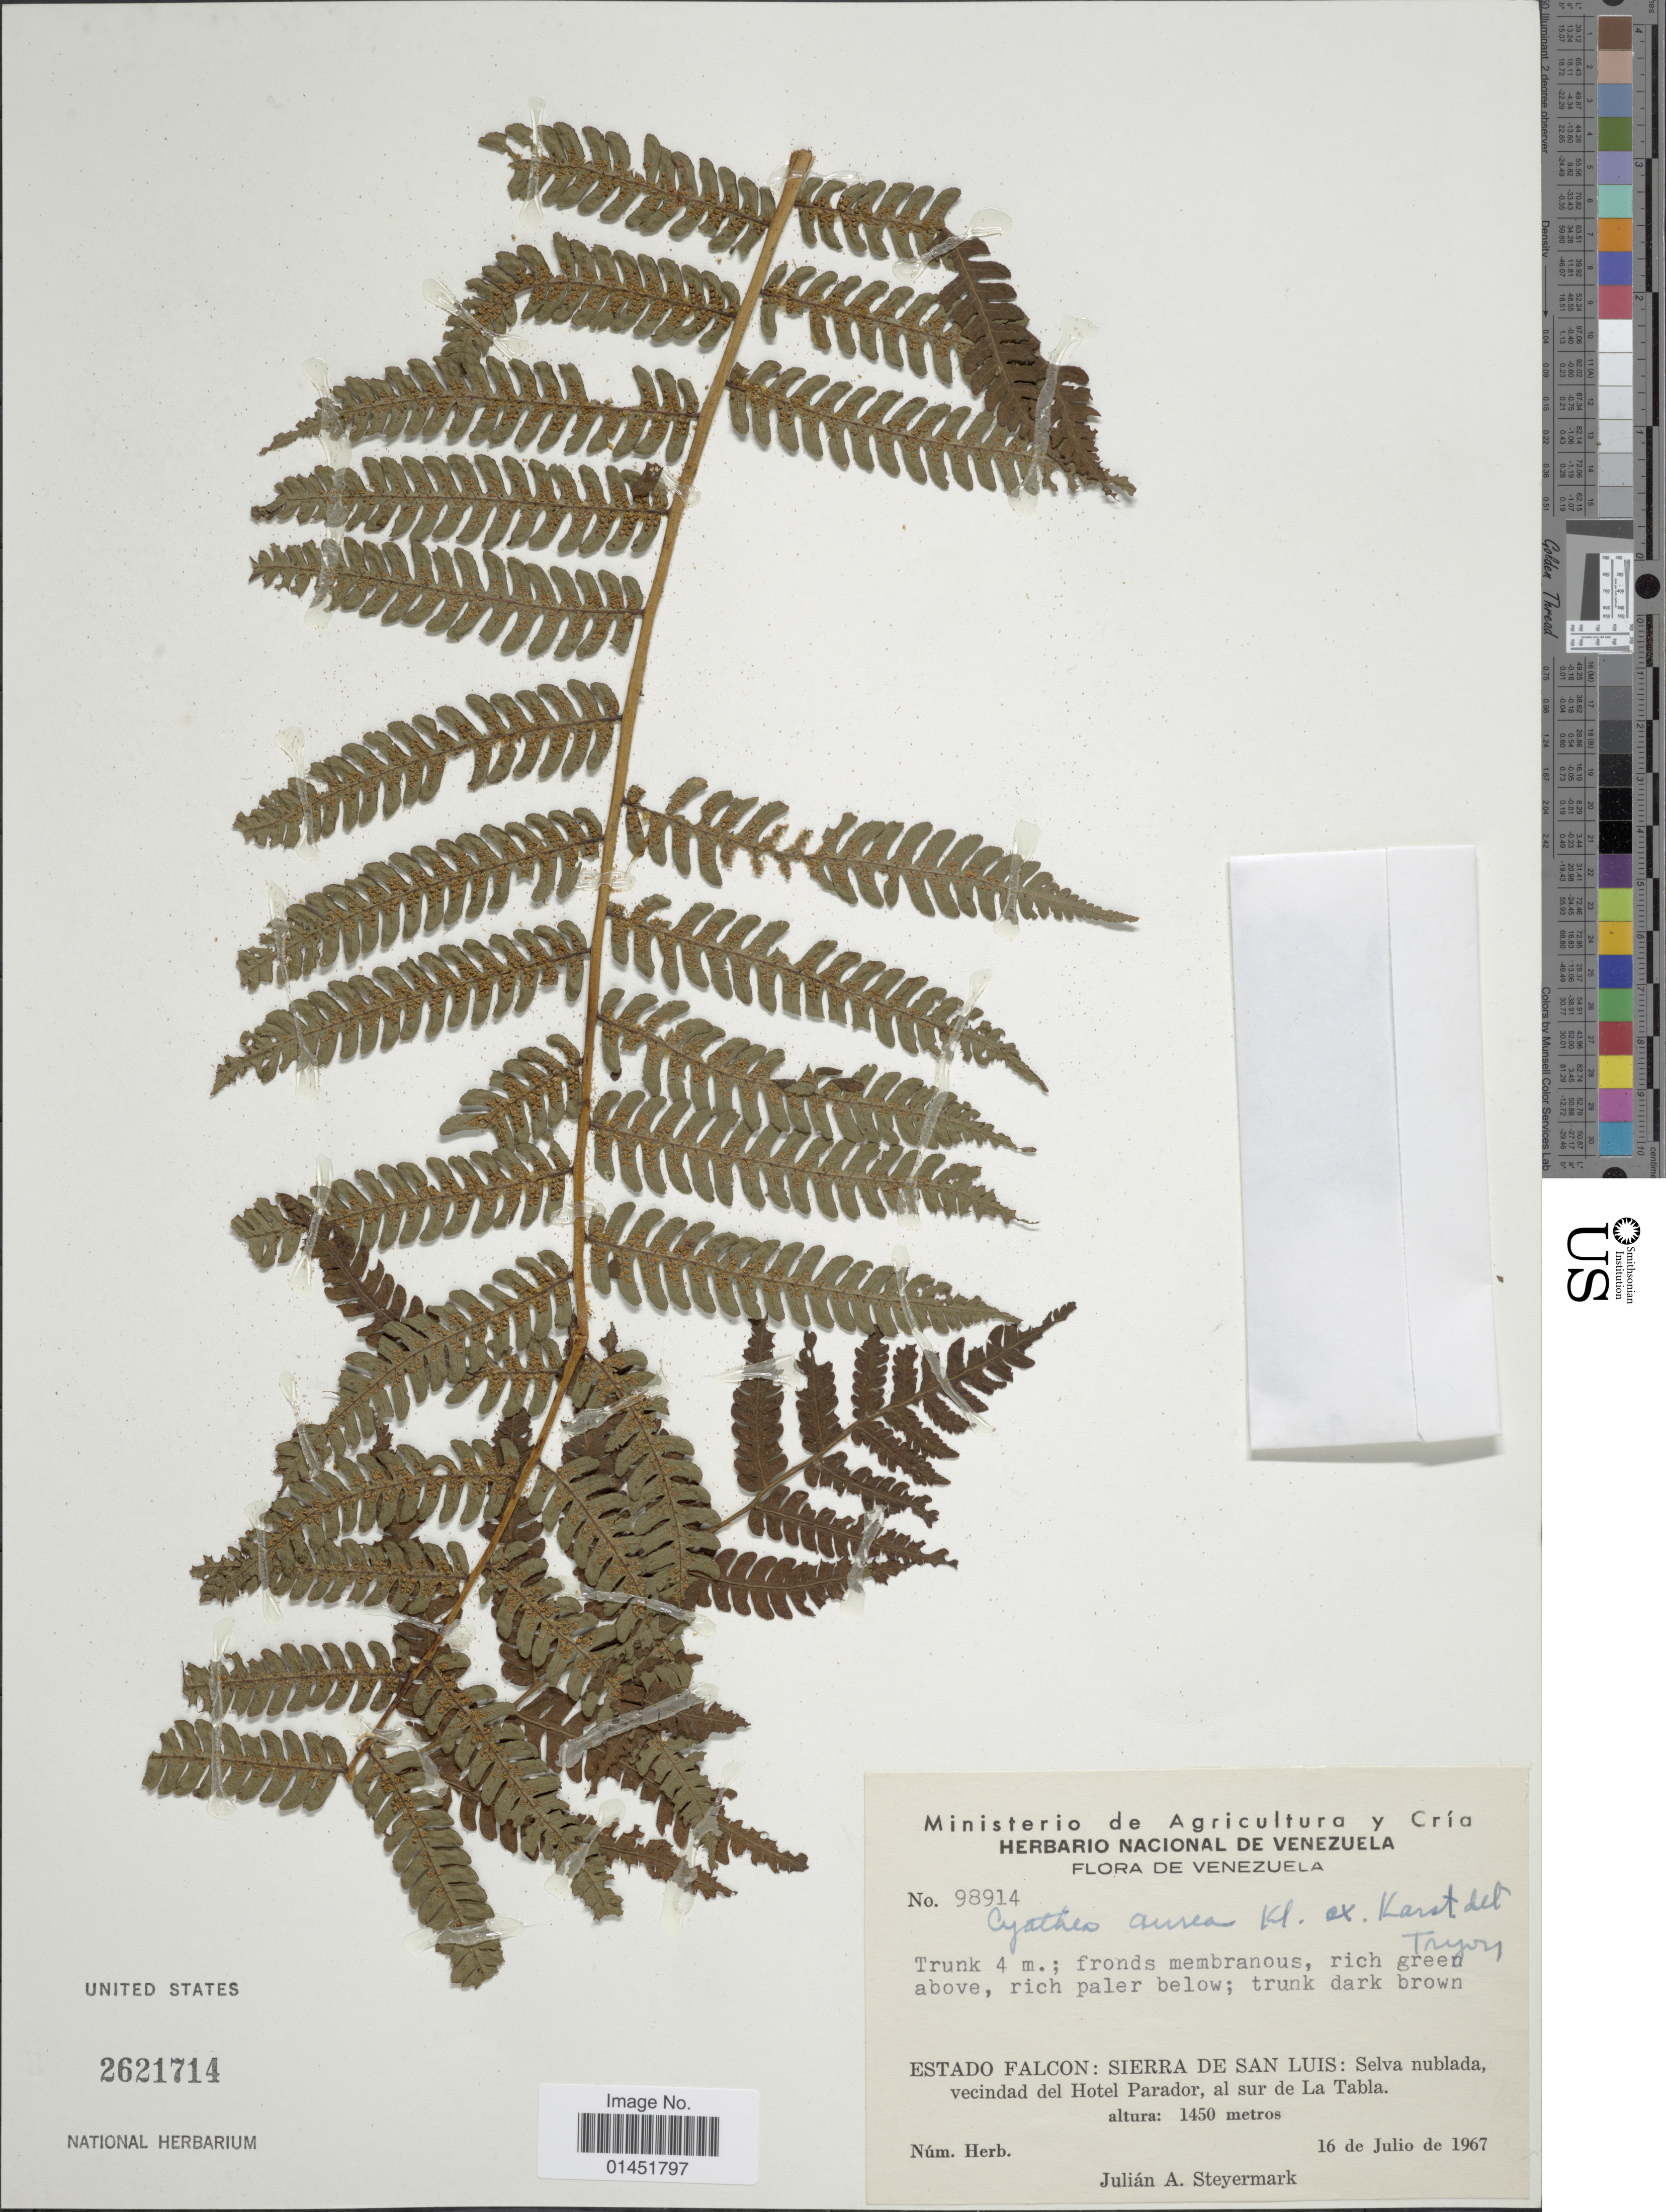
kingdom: Plantae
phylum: Tracheophyta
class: Polypodiopsida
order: Cyatheales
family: Cyatheaceae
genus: Cyathea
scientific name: Cyathea fulva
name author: (M. Martens & Galeotti) Fée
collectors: J. Steyermark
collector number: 98914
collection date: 1967-07-16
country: Venezuela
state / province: Falcón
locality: Sierra de San Luis: Selva nublada, vecindad del Hotel Parador, al sur de La Tabla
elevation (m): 1450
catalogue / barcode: US 2621714